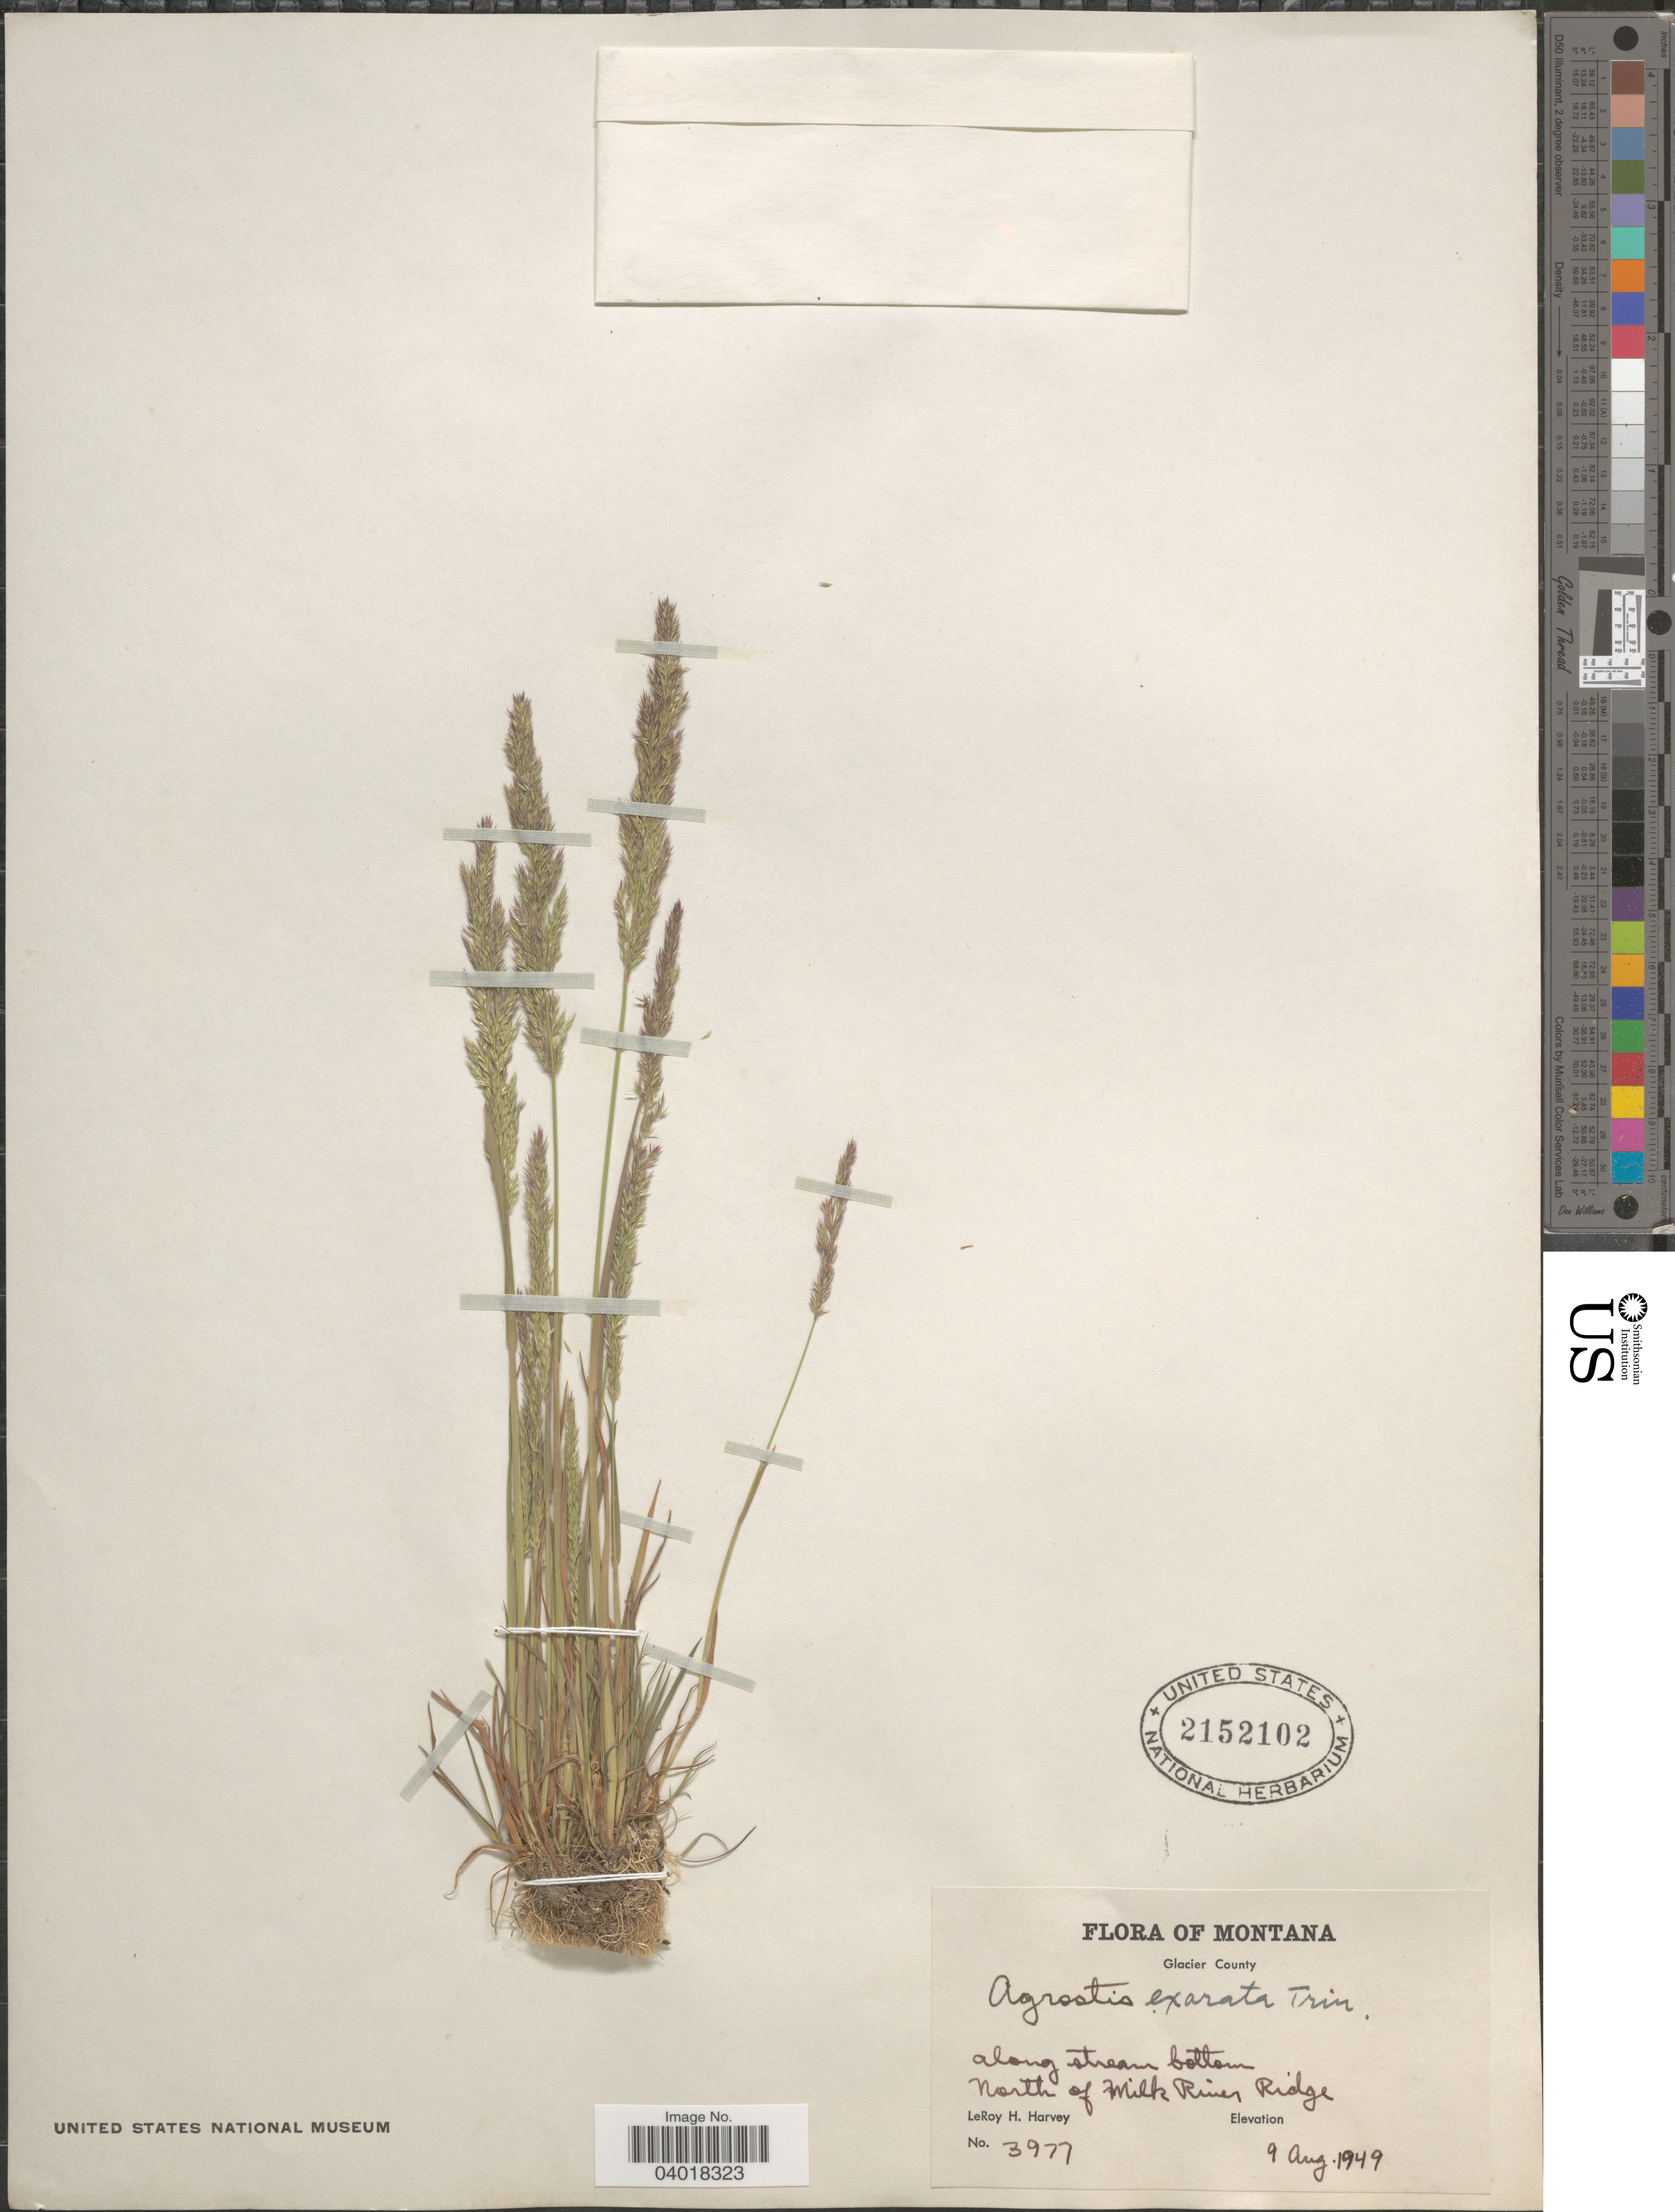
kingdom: Plantae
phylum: Tracheophyta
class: Liliopsida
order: Poales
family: Poaceae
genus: Agrostis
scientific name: Agrostis exarata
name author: Trin.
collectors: L. H. Harvey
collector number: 3977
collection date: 1949-08-09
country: United States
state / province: Montana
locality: Glacier County. Along stream bottom. North of Milk River Ridge.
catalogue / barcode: US 2152102